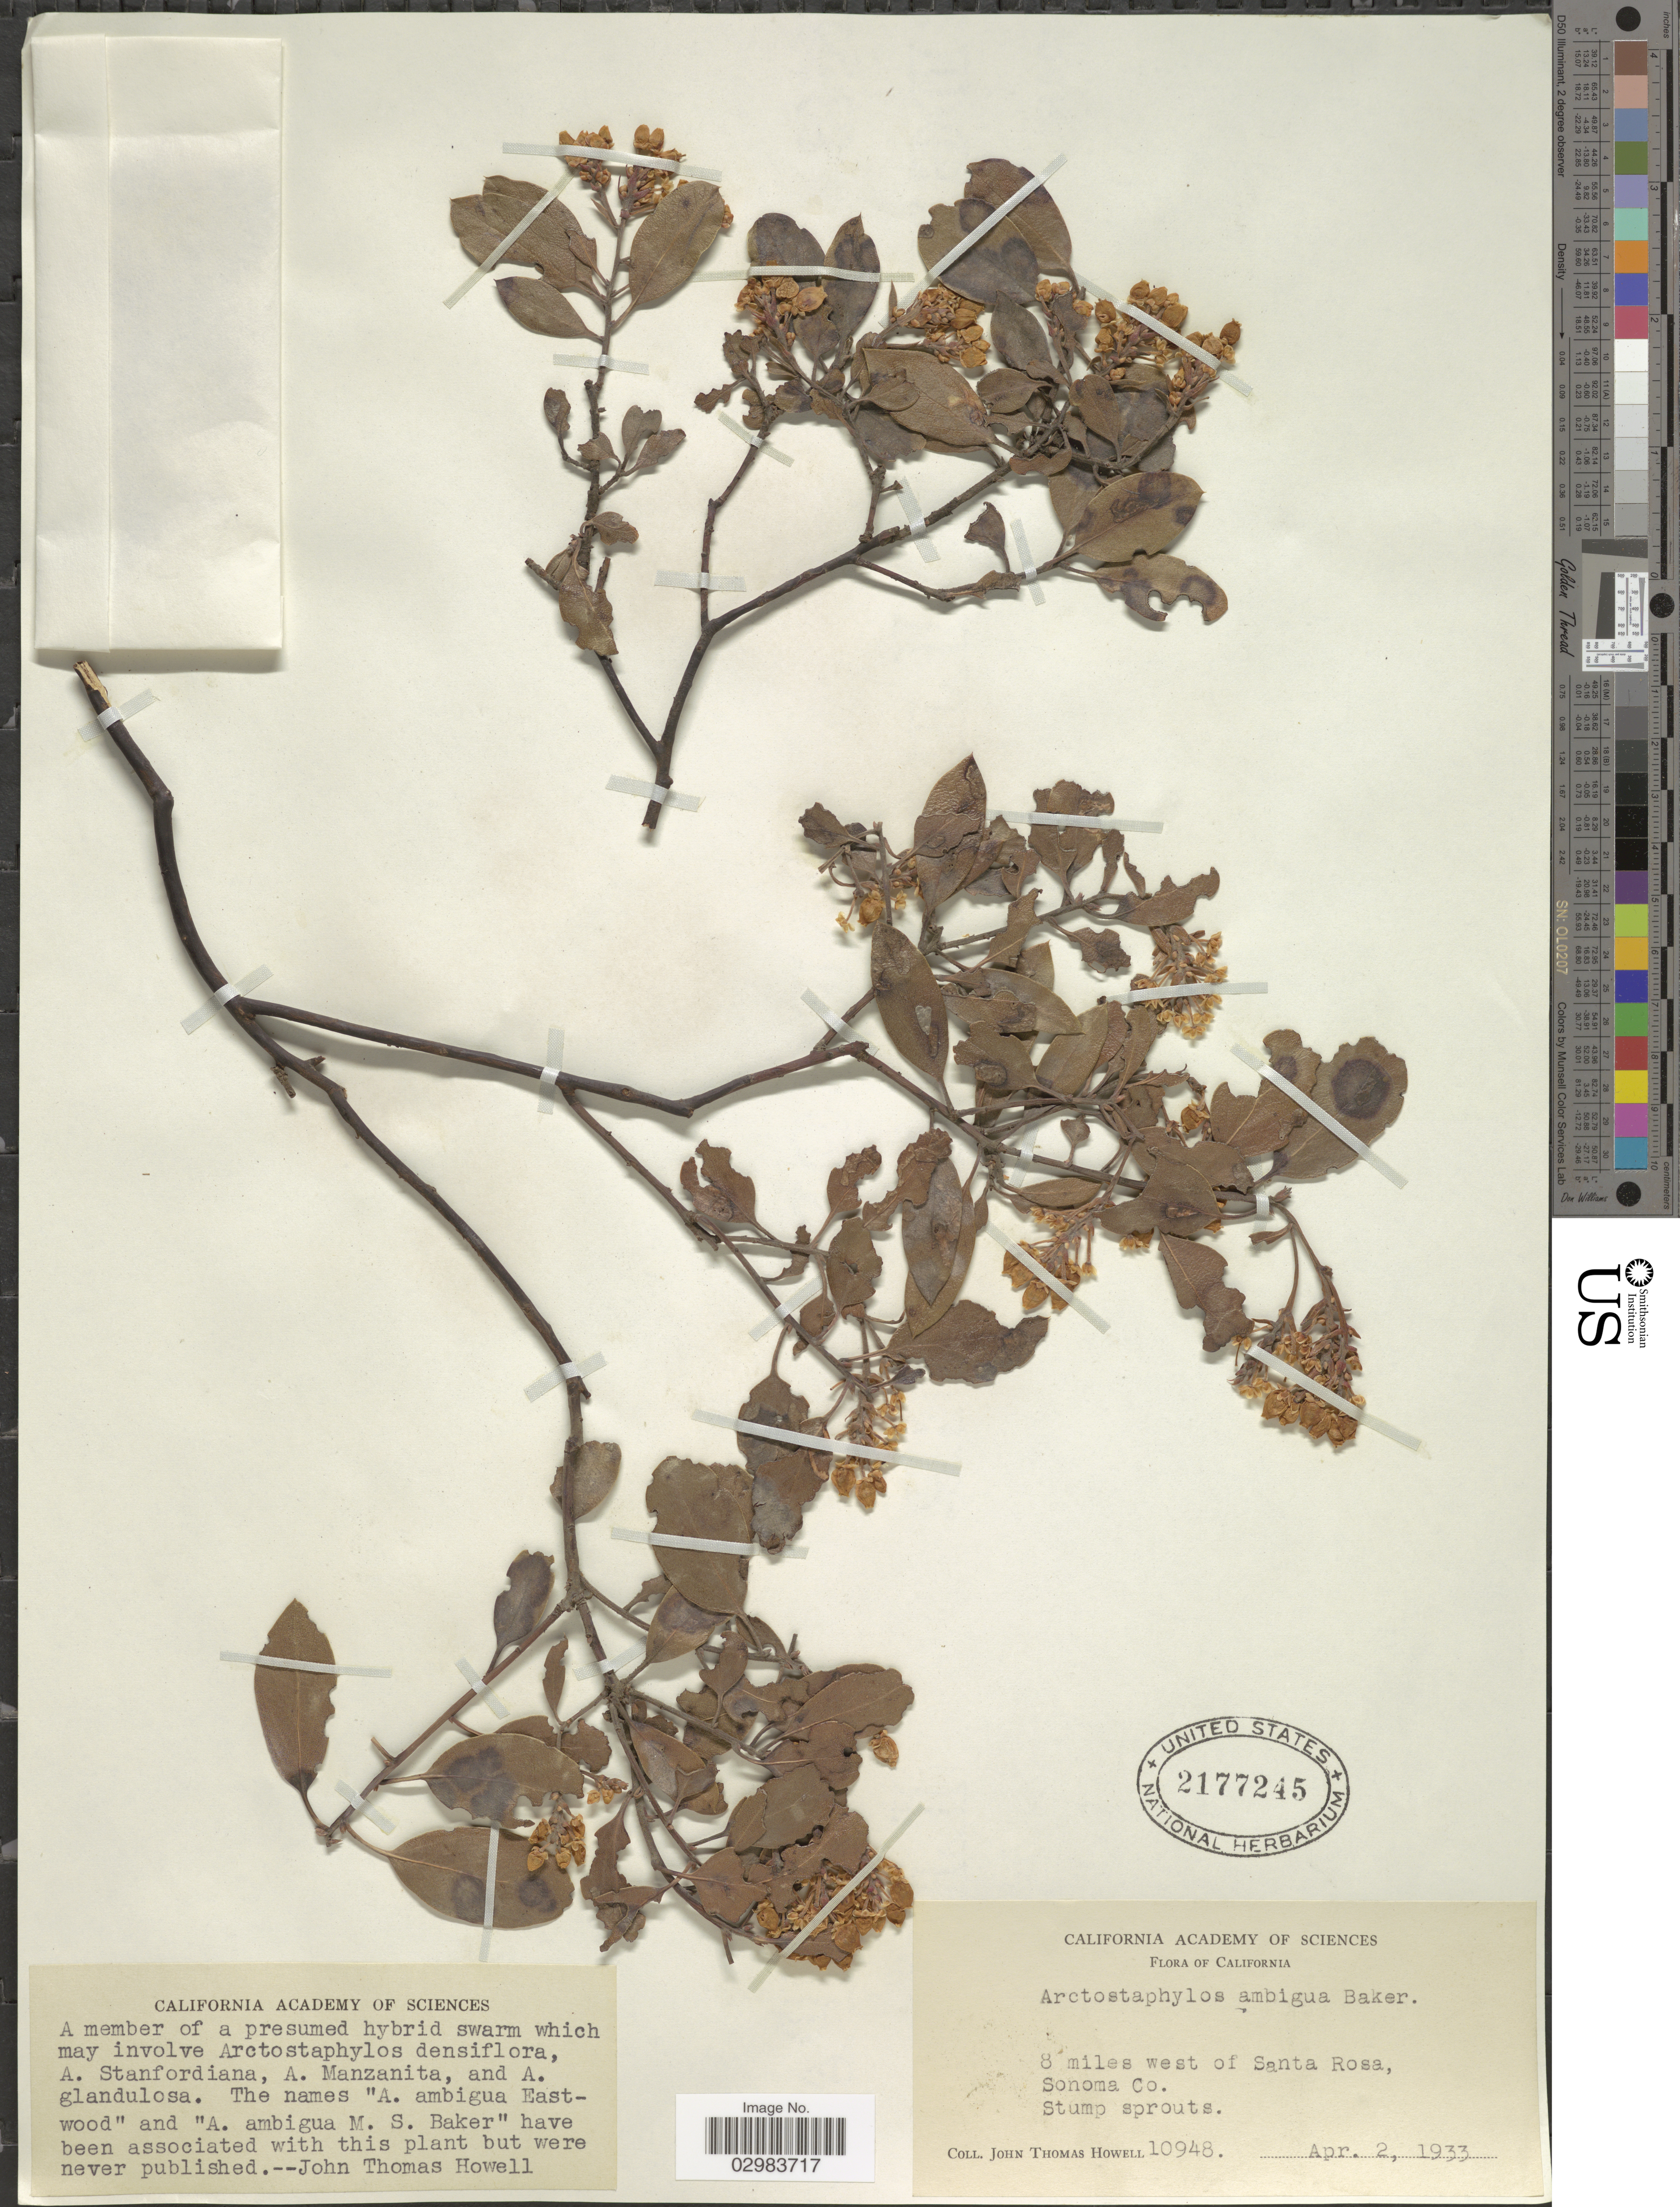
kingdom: Plantae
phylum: Tracheophyta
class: Magnoliopsida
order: Ericales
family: Ericaceae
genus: Arctostaphylos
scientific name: Arctostaphylos ambigua ined.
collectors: J. T. Howell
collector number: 10947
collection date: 1933-04-02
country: United States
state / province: California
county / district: Sonoma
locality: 8 miles west of Santa Rosa, Sonoma Co.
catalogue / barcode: US 2177245